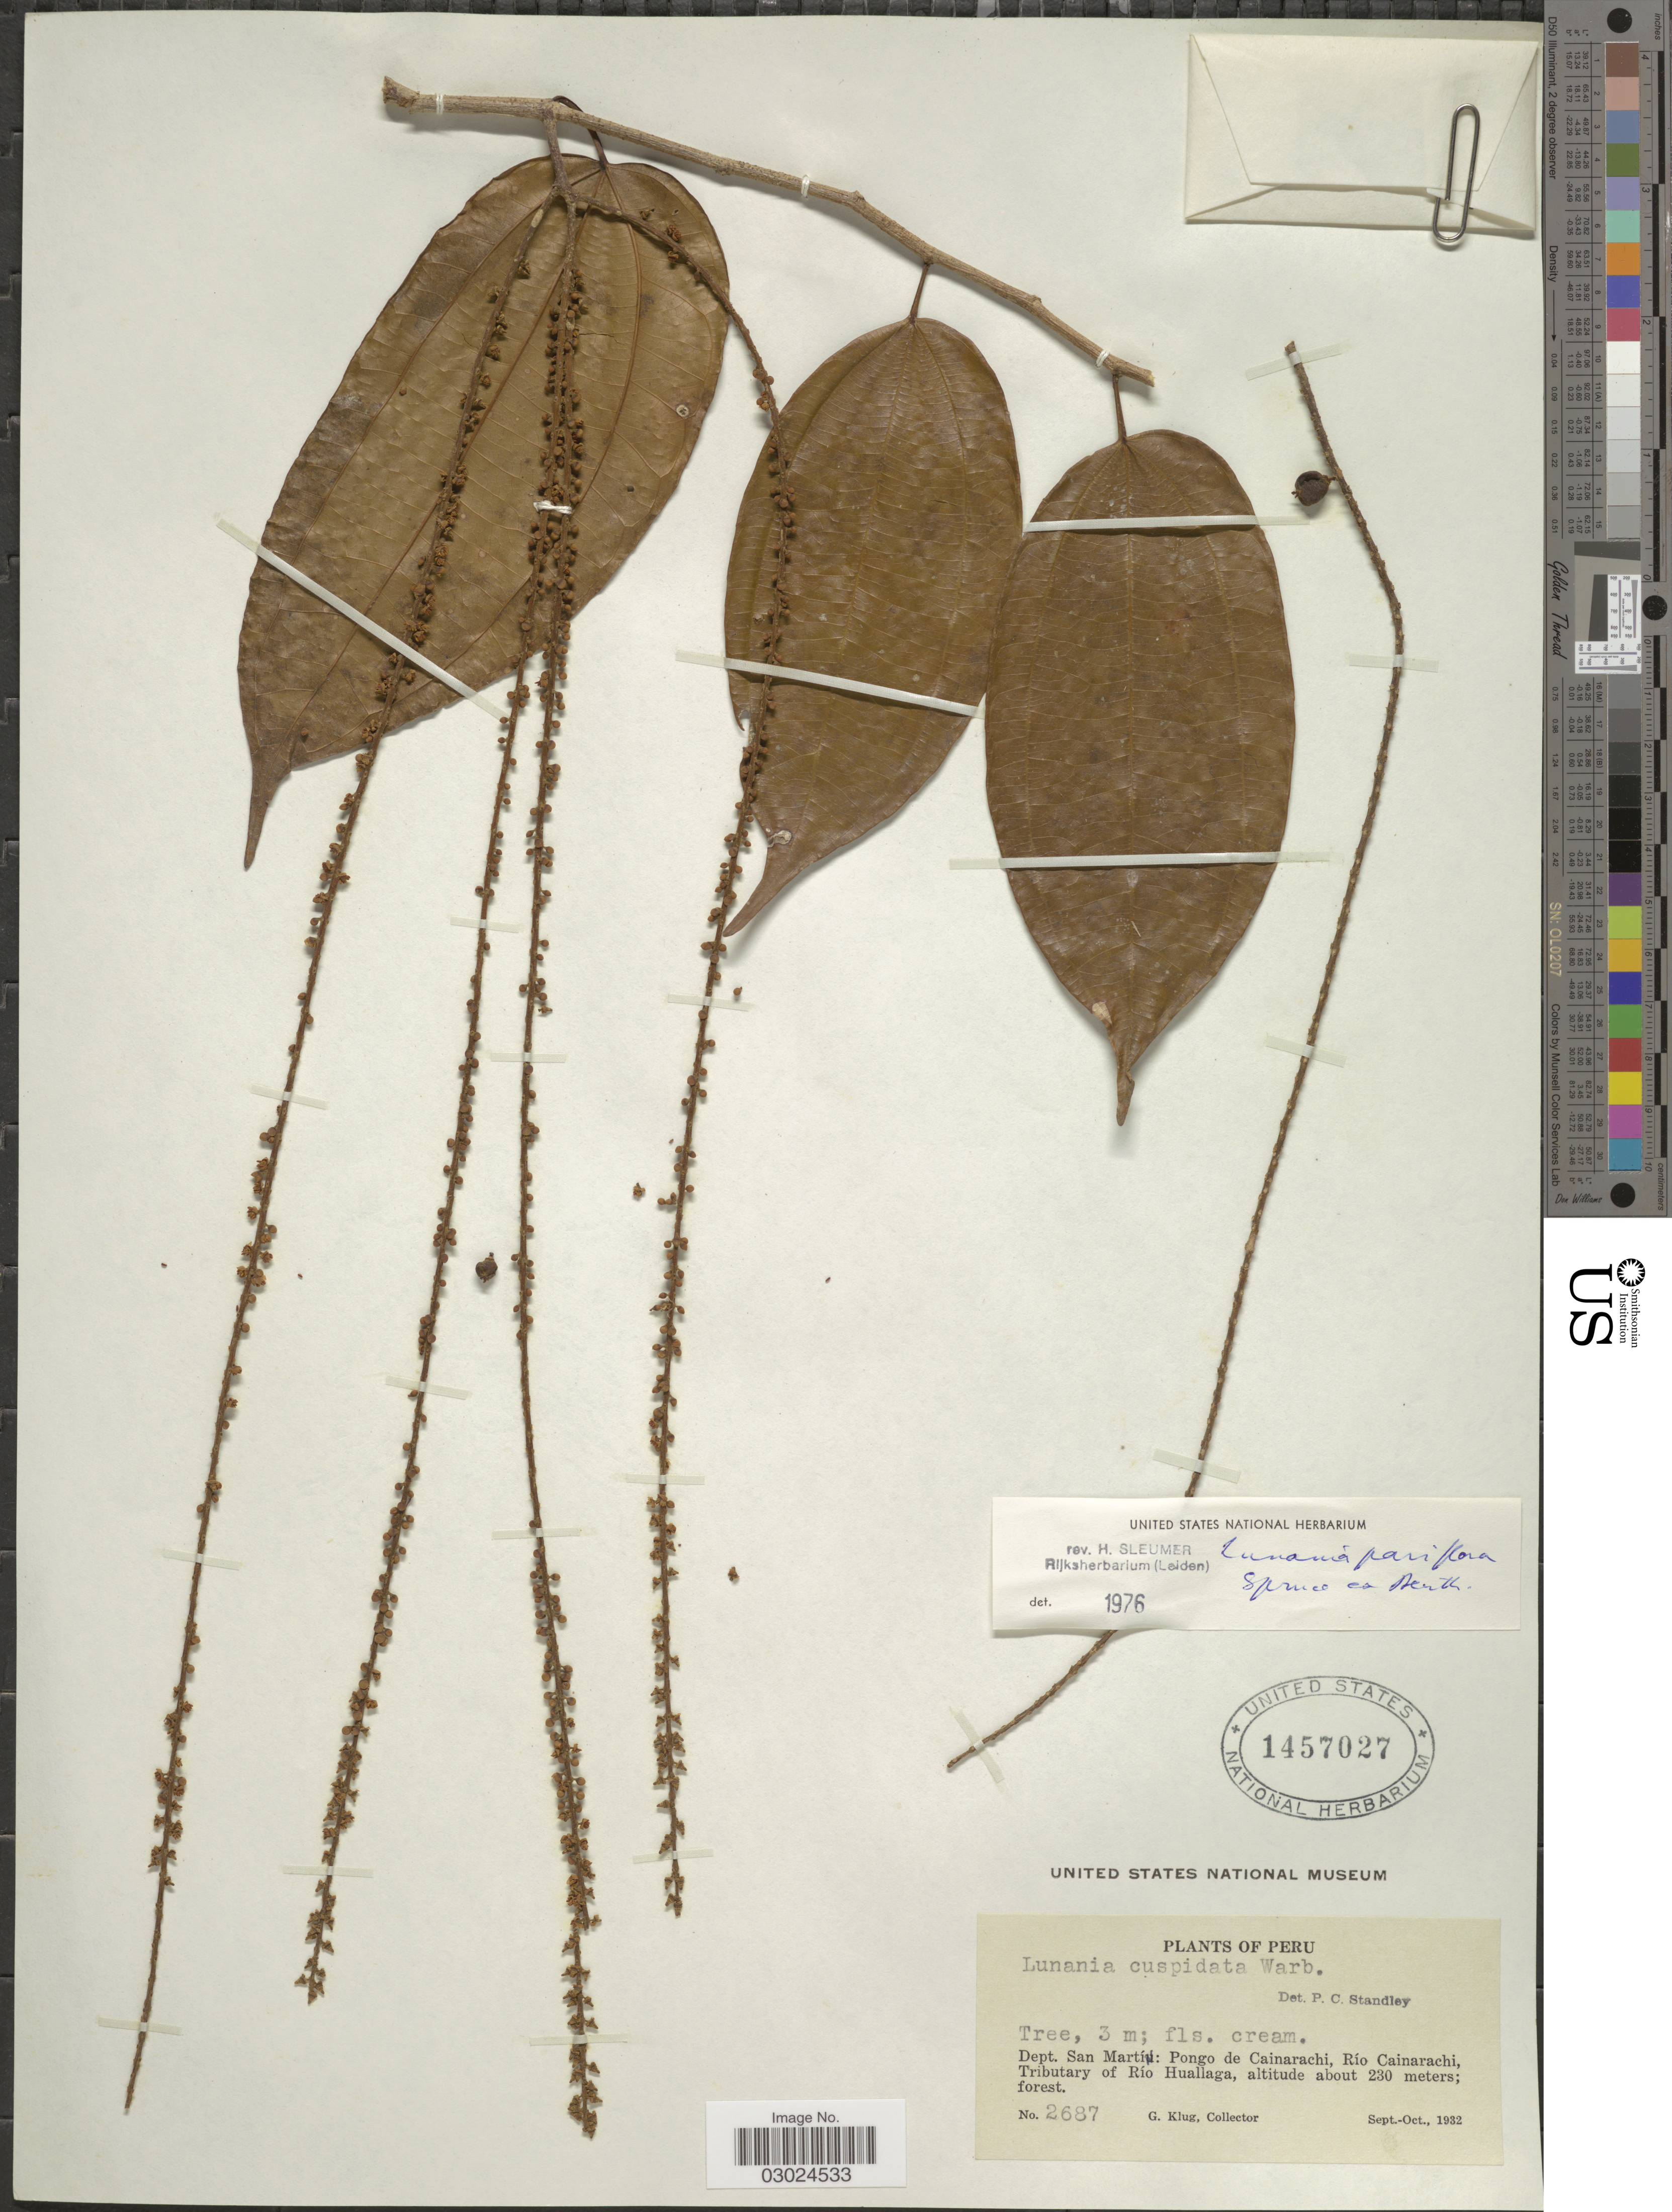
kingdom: Plantae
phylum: Tracheophyta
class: Magnoliopsida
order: Malpighiales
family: Salicaceae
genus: Lunania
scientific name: Lunania parviflora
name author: Spruce ex Benth.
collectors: G. Klug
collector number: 2687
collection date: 1932-09/1932-10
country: Peru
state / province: San Martín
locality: Dept. San Martín: Pongo de Cainarachi, Río Cainarachi, Tributary of Río Huallaga.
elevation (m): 230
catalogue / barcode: US 1457027